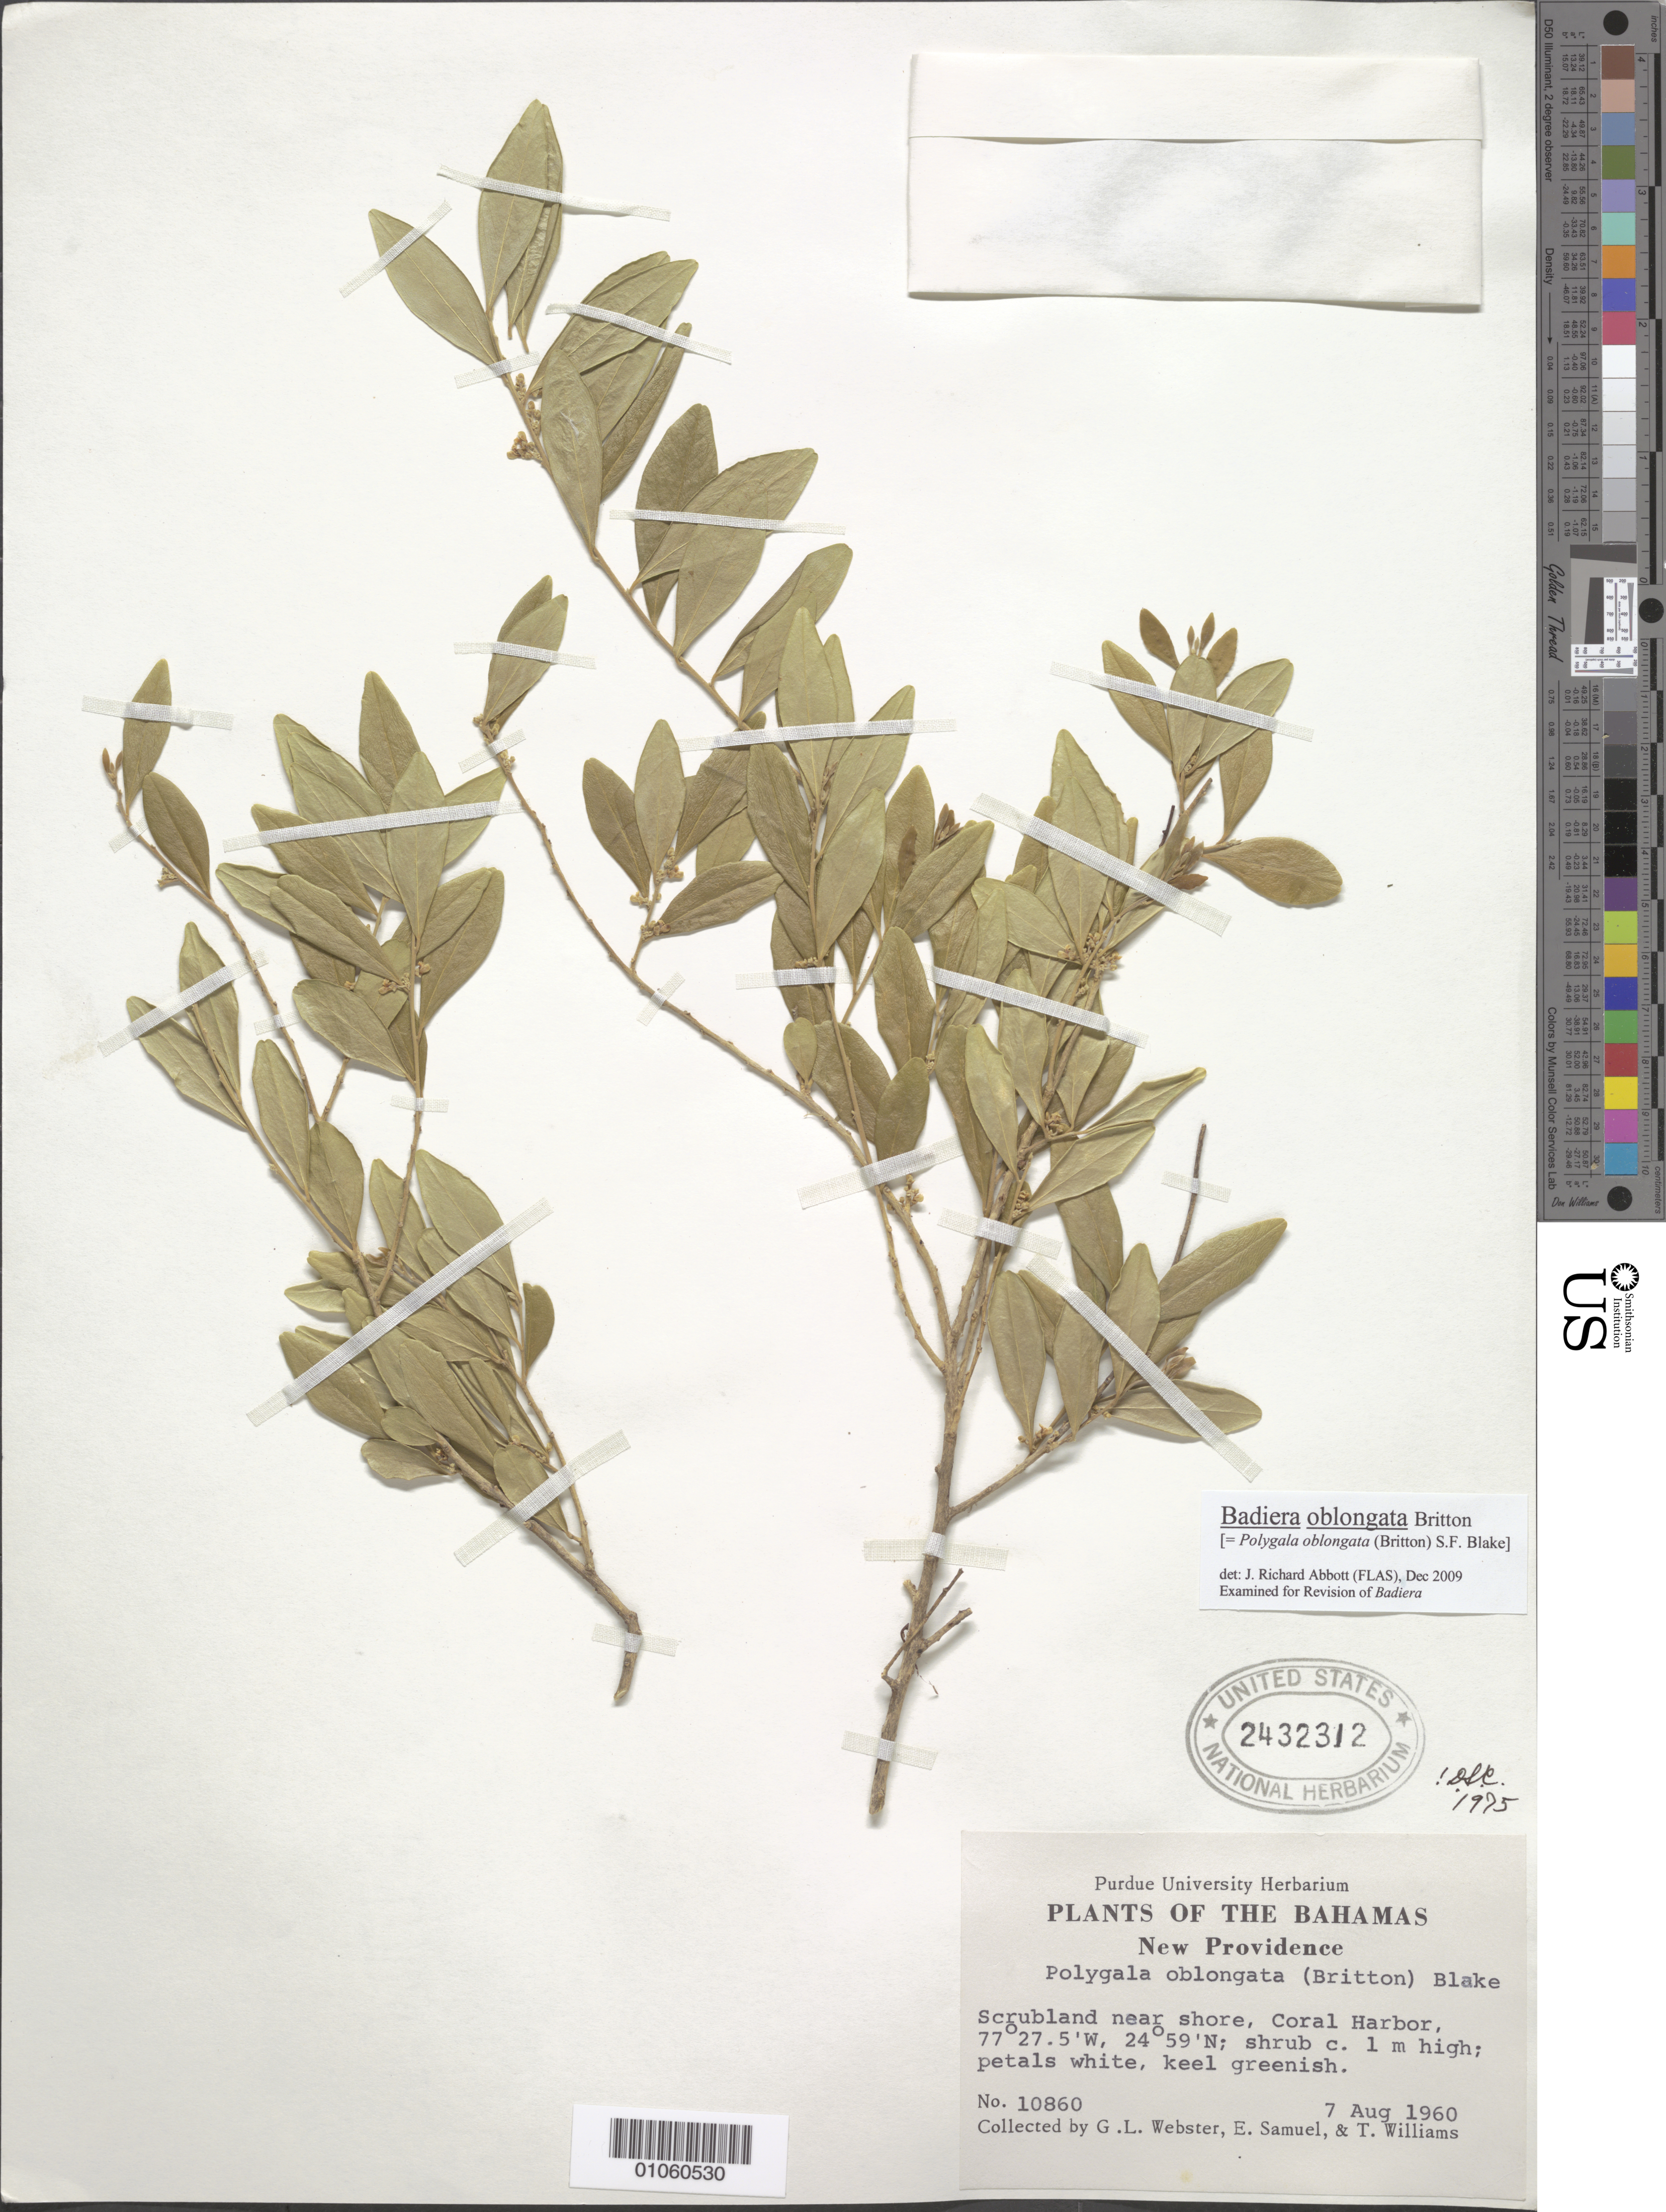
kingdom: Plantae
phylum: Tracheophyta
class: Magnoliopsida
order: Fabales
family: Polygalaceae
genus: Badiera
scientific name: Badiera oblongata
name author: Britton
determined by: Abbott, J. R., (FLAS)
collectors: G. L. Webster, E. Samuel & T. Williams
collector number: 10860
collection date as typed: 07 Aug 1960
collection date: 1960-08-07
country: Bahamas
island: New Providence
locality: Coral Harbor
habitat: Scrubland near shore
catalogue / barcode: US 2432312